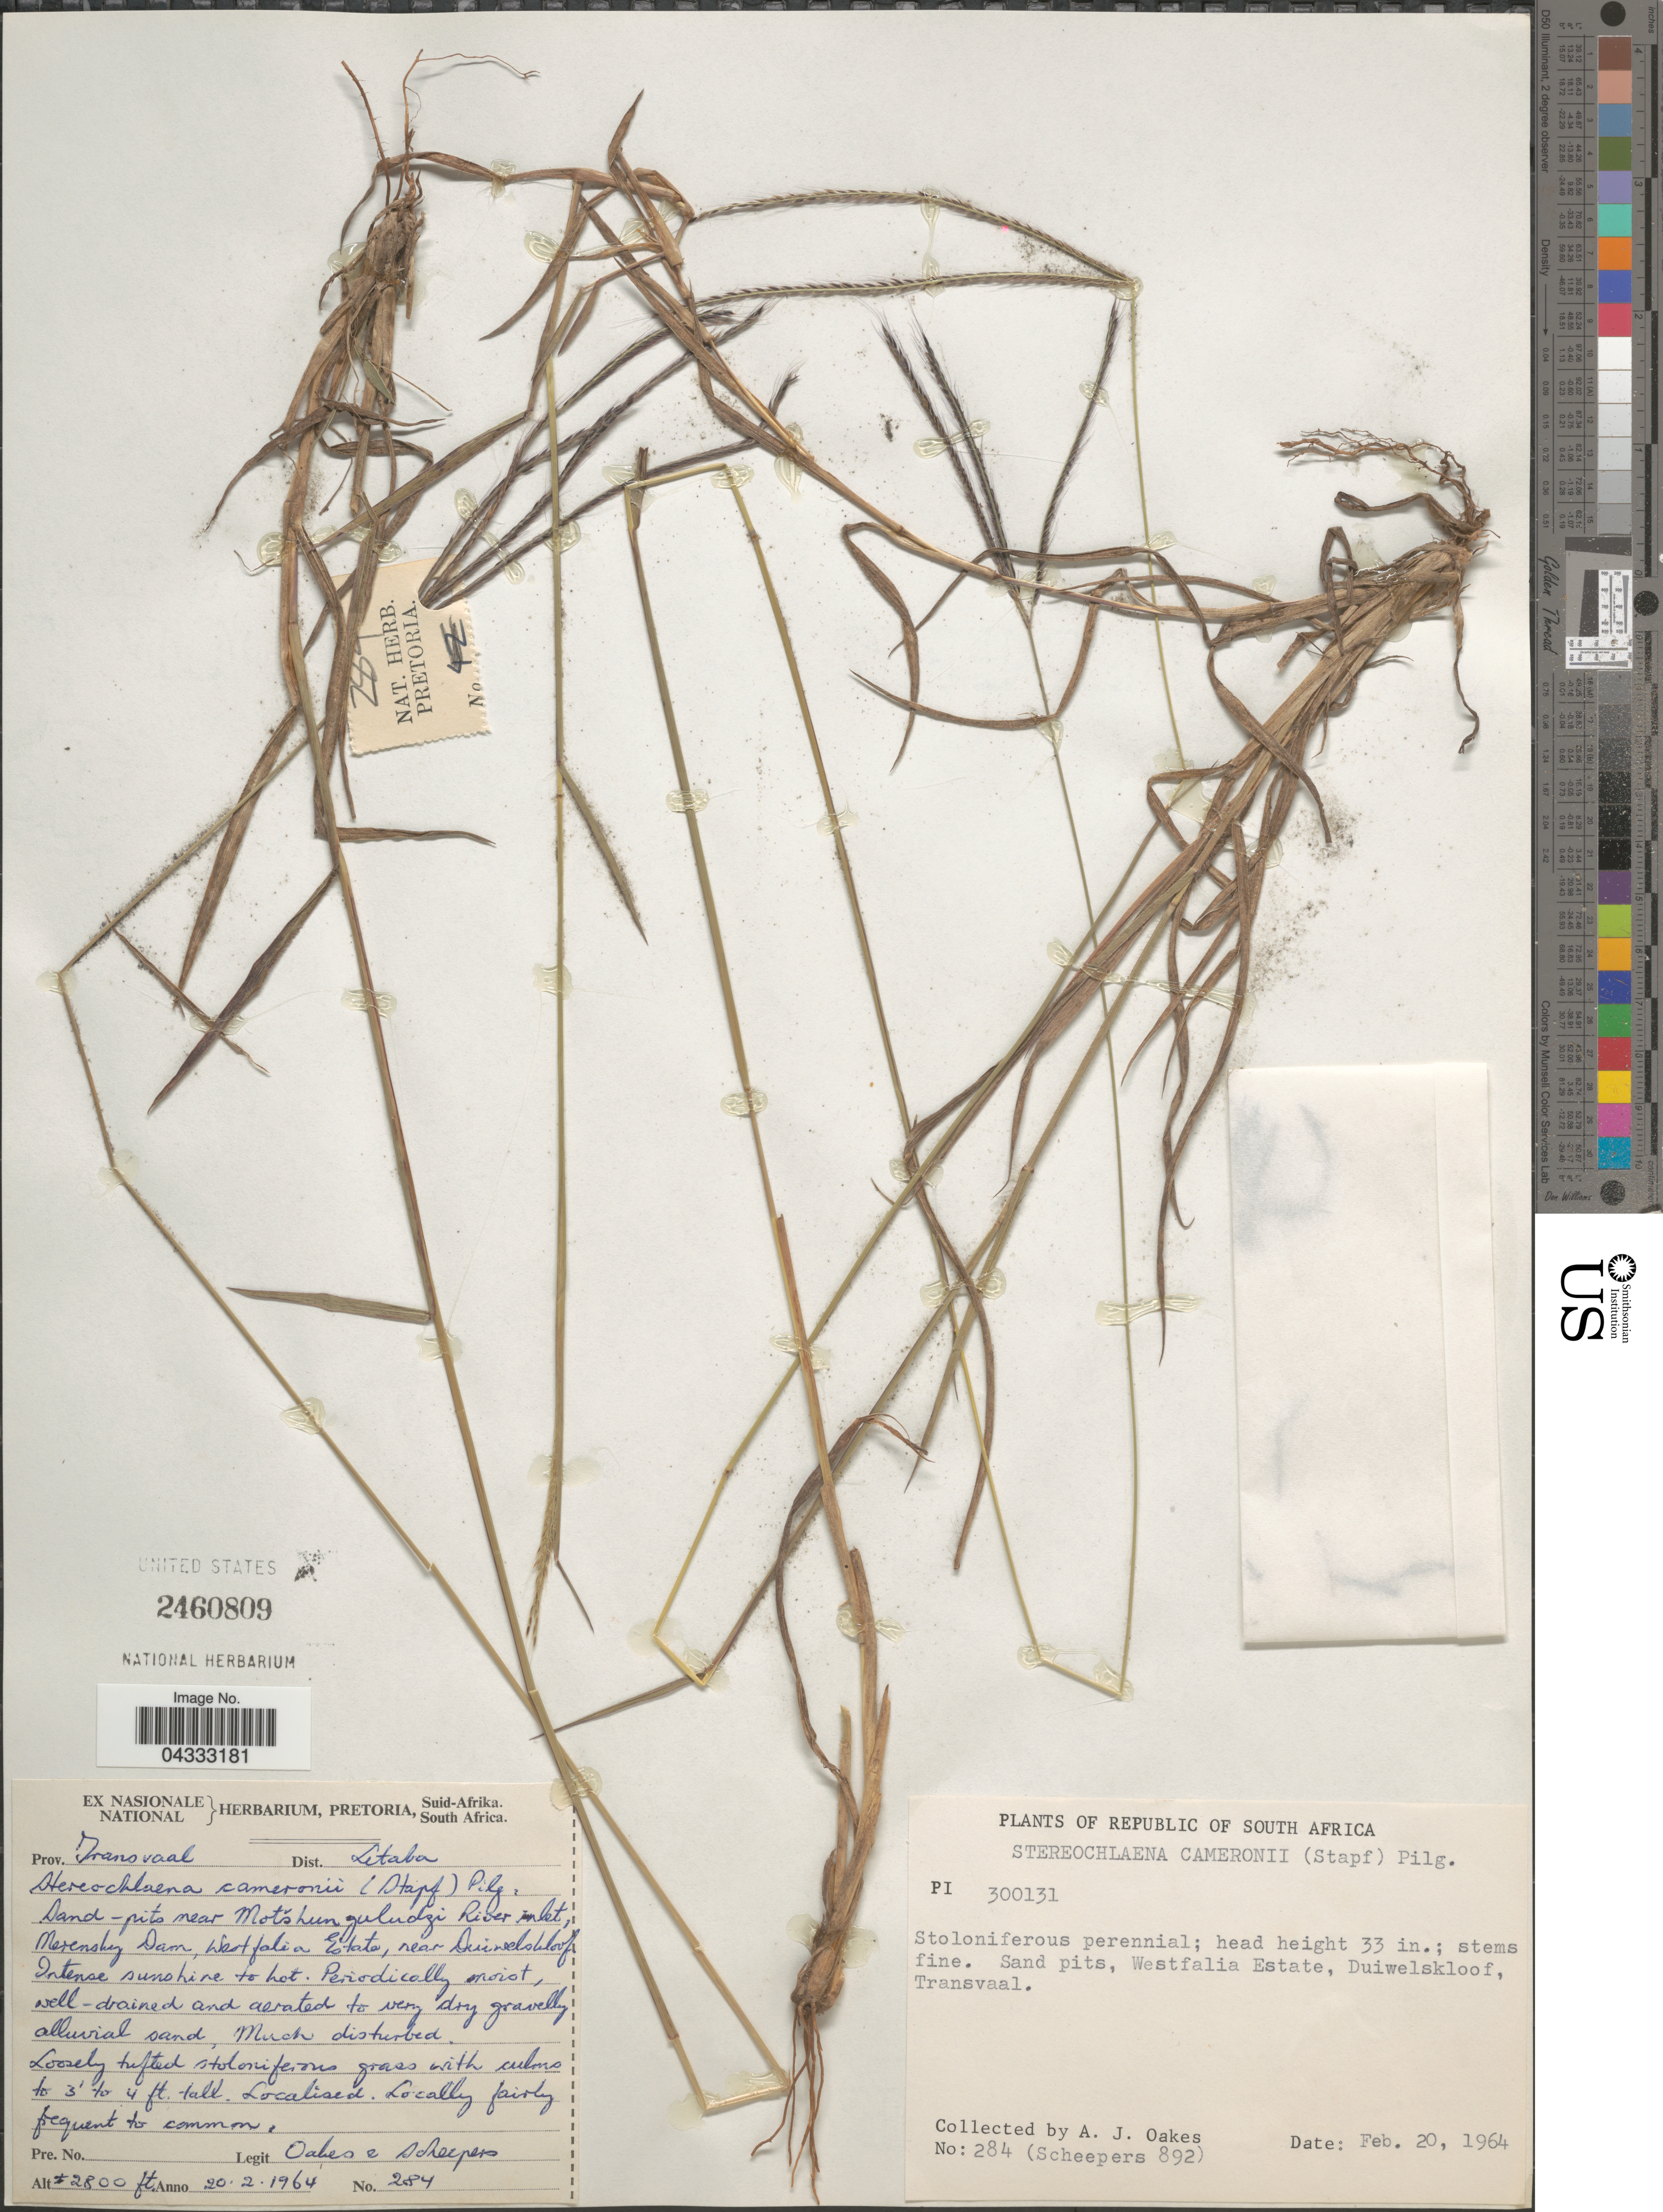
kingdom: Plantae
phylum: Tracheophyta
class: Liliopsida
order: Poales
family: Poaceae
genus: Stereochlaena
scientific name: Stereochlaena cameronii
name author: (Stapf) Pilg.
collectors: A. Oakes & Scheepers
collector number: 284/892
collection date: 1964-02-20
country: South Africa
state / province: Limpopo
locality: Prov. Transvaal. Dist. Letaba. Sand-pits near Motshunguludzi River inlet, Merensky Dam, Westfalia Estate, near Duiwelskloof, Transvaal.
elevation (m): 853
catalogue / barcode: US 2460809